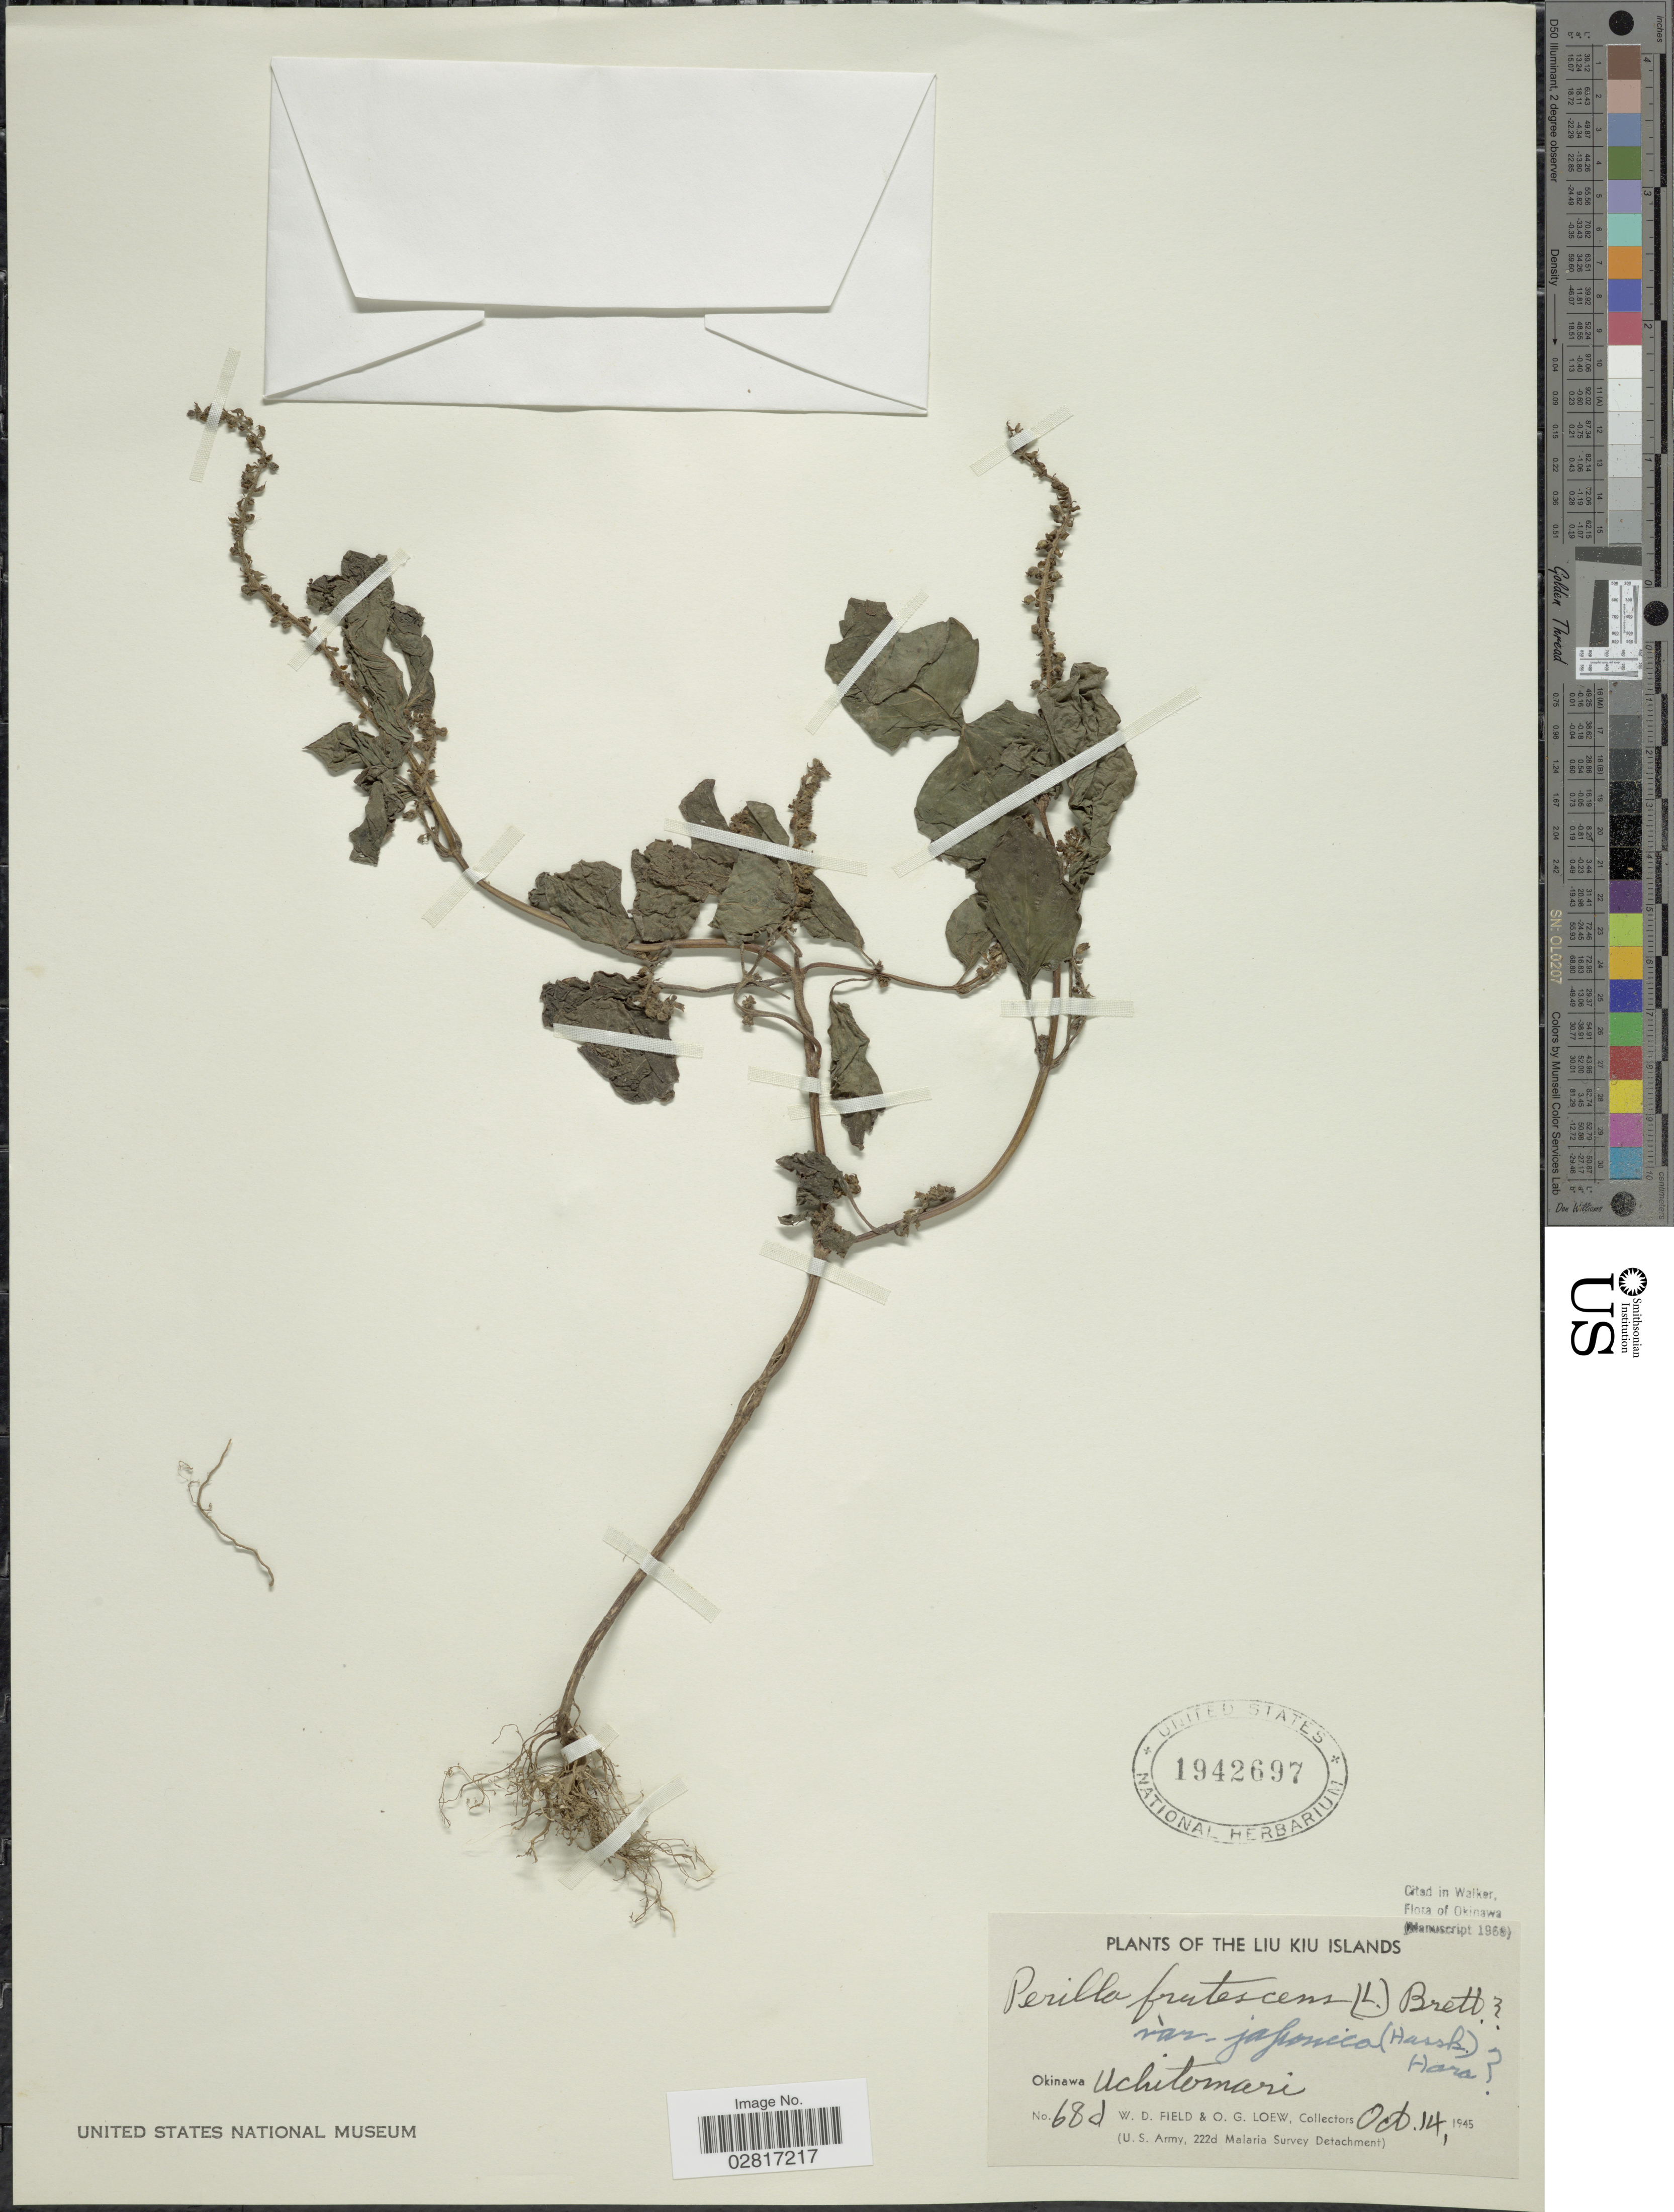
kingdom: Plantae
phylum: Tracheophyta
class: Magnoliopsida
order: Lamiales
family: Lamiaceae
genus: Perilla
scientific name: Perilla frutescens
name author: (L.) Britton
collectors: W. D. Field & O. G. Loew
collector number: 68d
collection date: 1945-10-14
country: Japan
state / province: Okinawa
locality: The Liu Kiu Islands, Uchitomari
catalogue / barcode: US 1942697